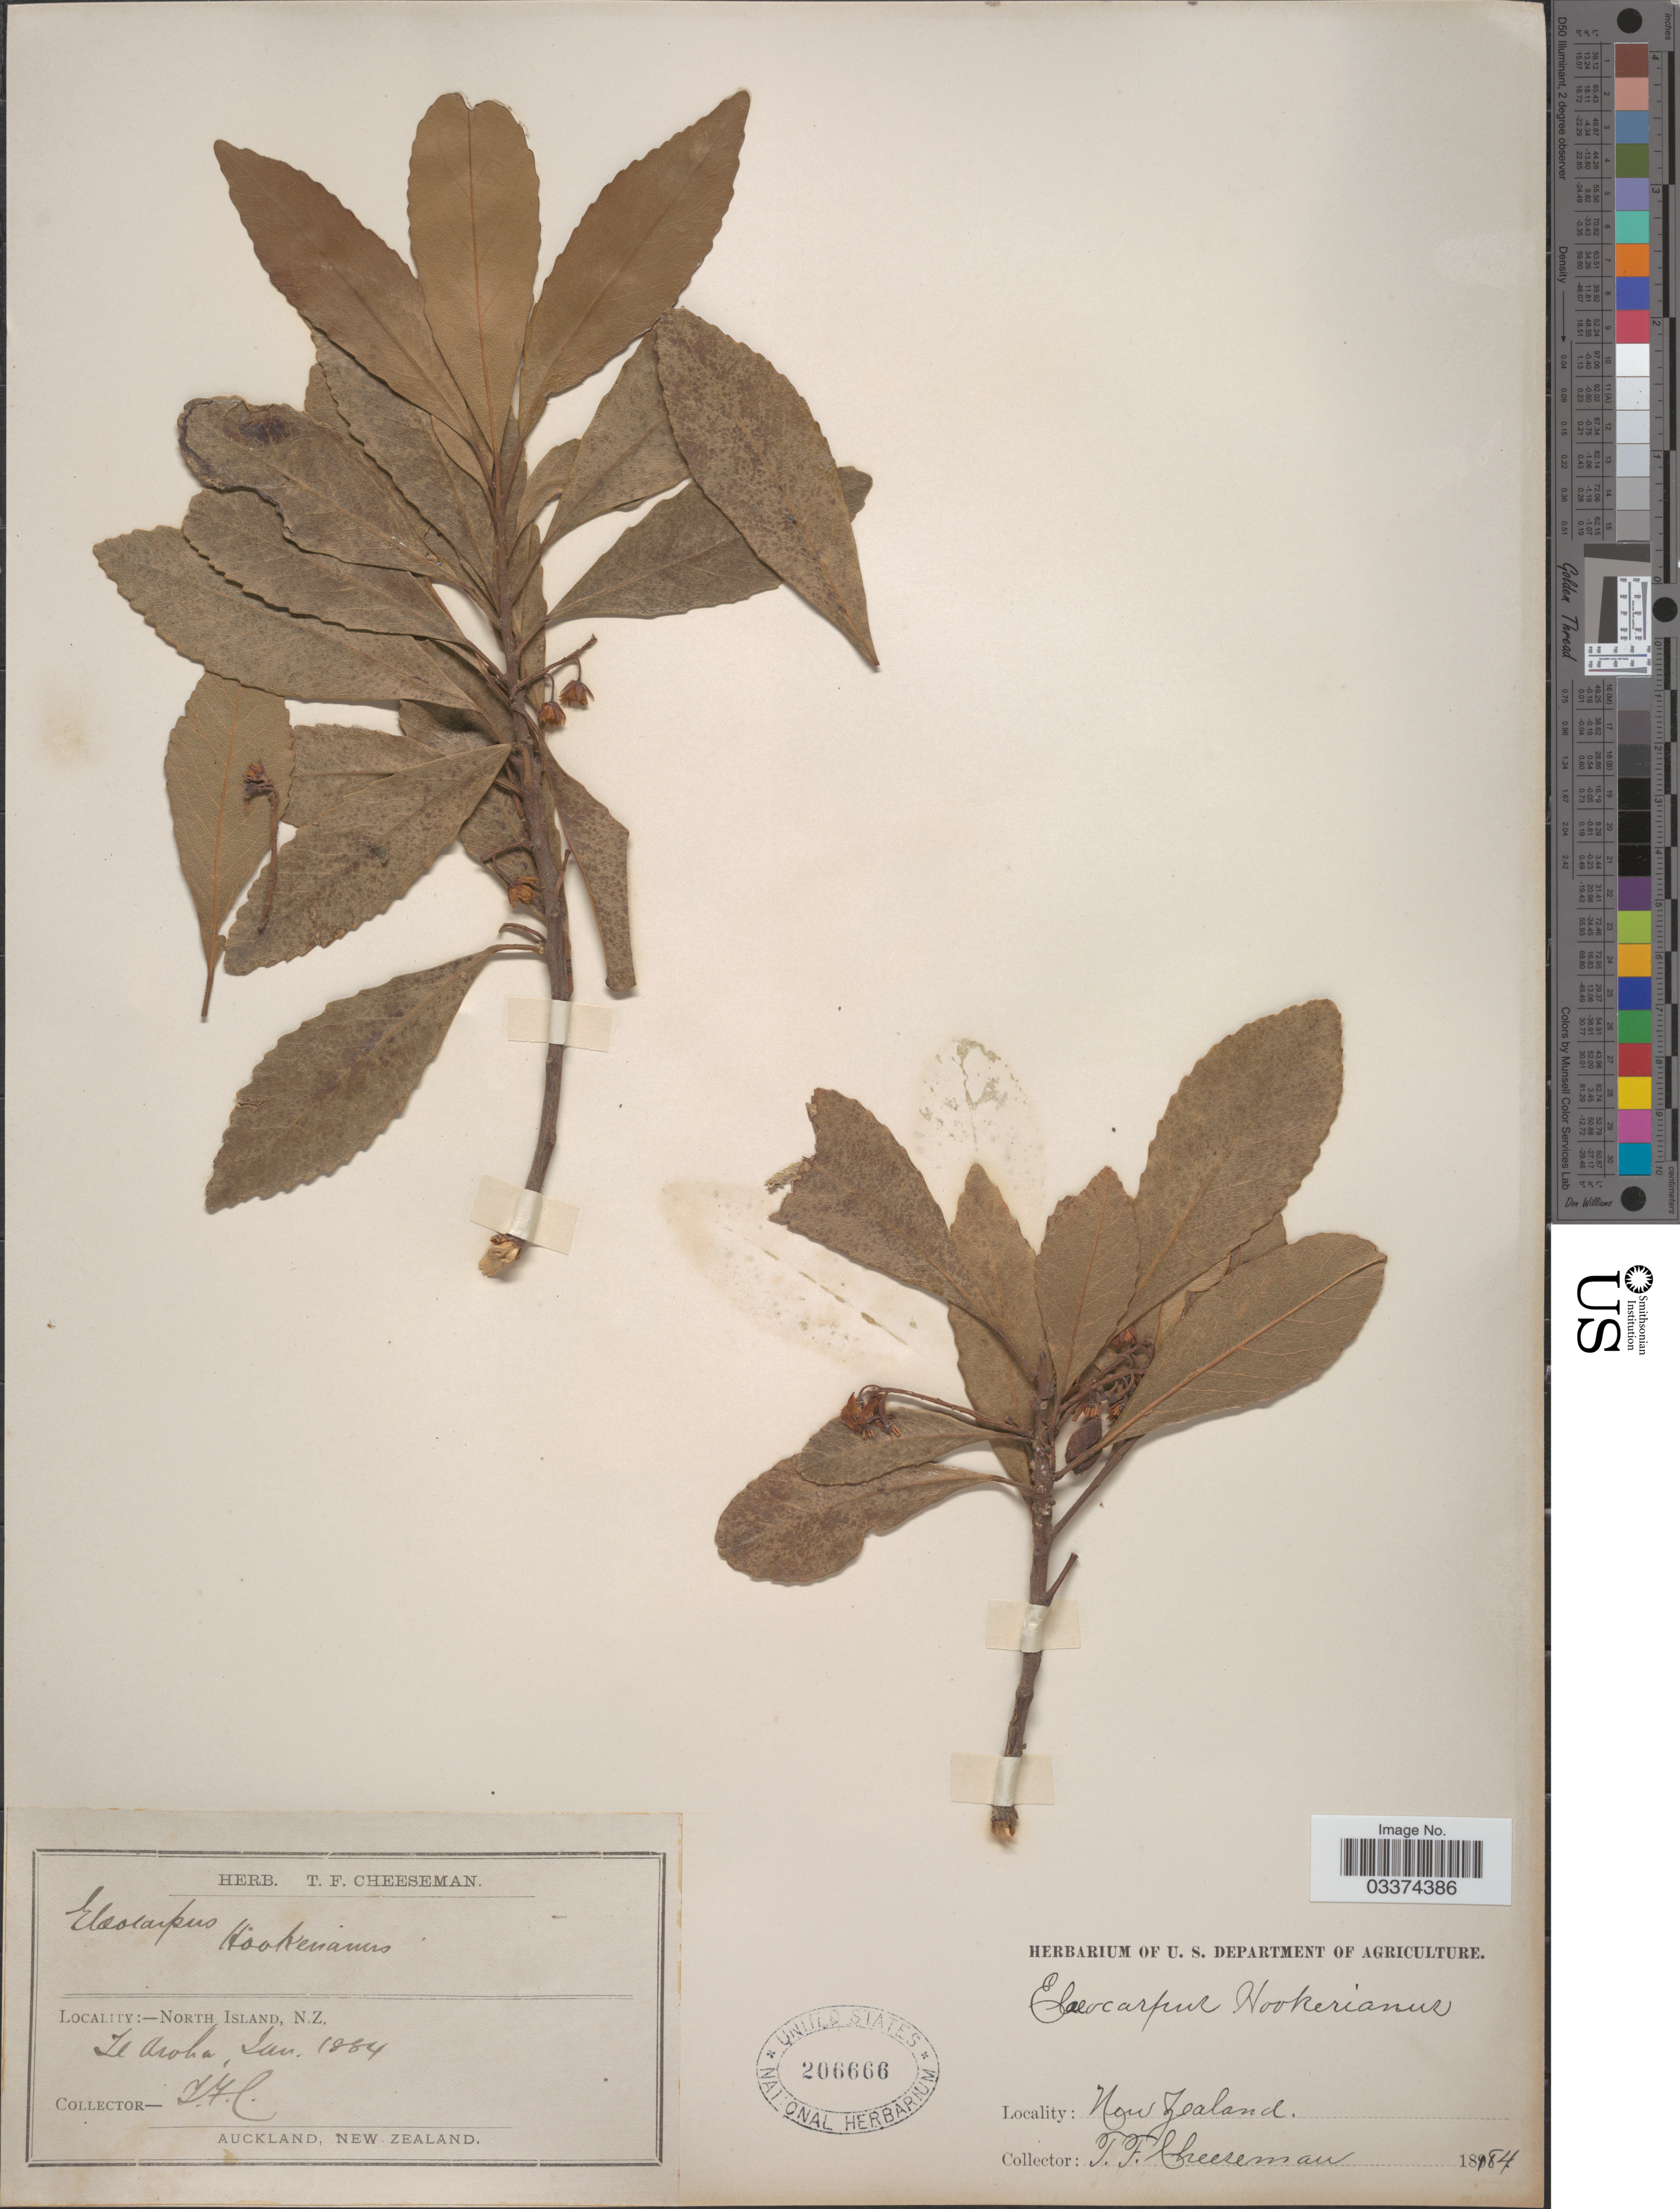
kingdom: Plantae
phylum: Tracheophyta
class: Magnoliopsida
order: Oxalidales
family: Elaeocarpaceae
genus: Elaeocarpus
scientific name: Elaeocarpus hookerianus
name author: Raoul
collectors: T. F. Cheeseman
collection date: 1884-06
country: New Zealand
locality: North Island, Te Aroha.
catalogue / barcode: US 206666